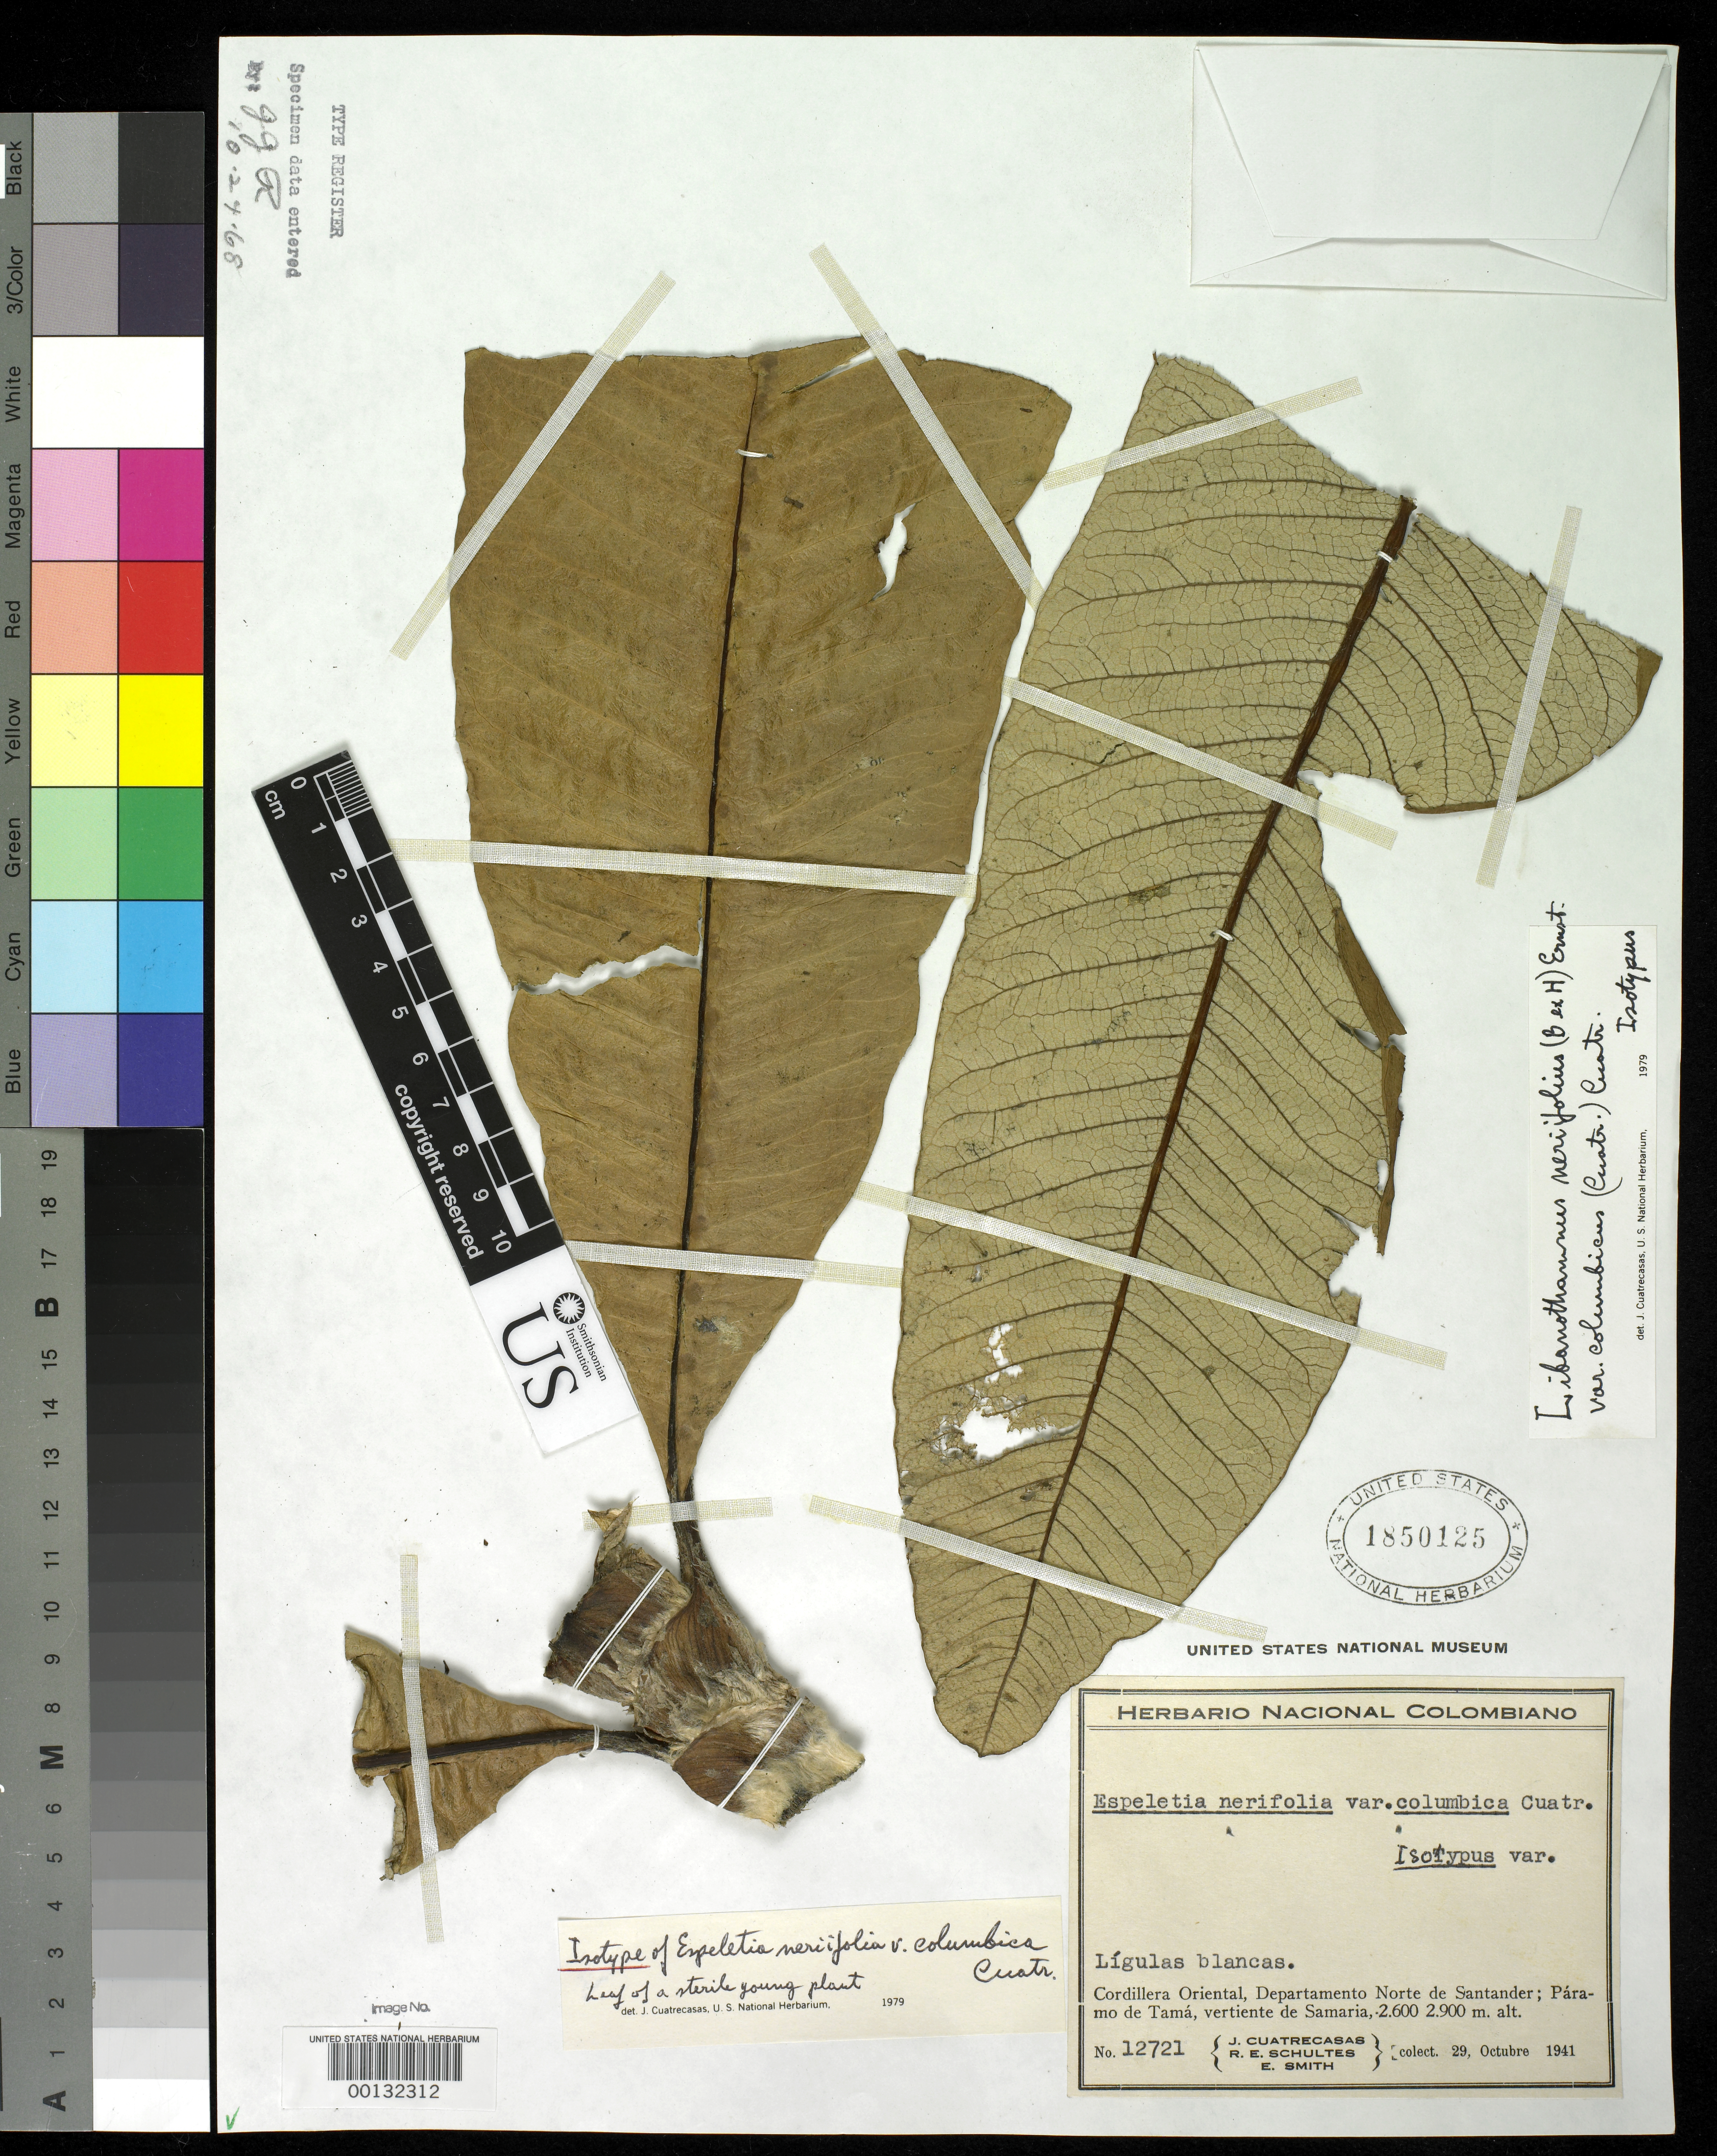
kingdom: Plantae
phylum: Tracheophyta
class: Magnoliopsida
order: Asterales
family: Asteraceae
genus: Espeletia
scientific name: Espeletia neriifolia var. columbica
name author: Cuatrec.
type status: Isotype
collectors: J. Cuatrecasas, R. E. Schultes & C. E. Smith Jr.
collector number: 12721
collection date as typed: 29 Oct 1941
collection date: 1941-10-29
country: Colombia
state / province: Norte de Santander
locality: Páramo de Tama, Cordillera Oriental, Samaria.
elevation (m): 2600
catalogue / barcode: US 1850125